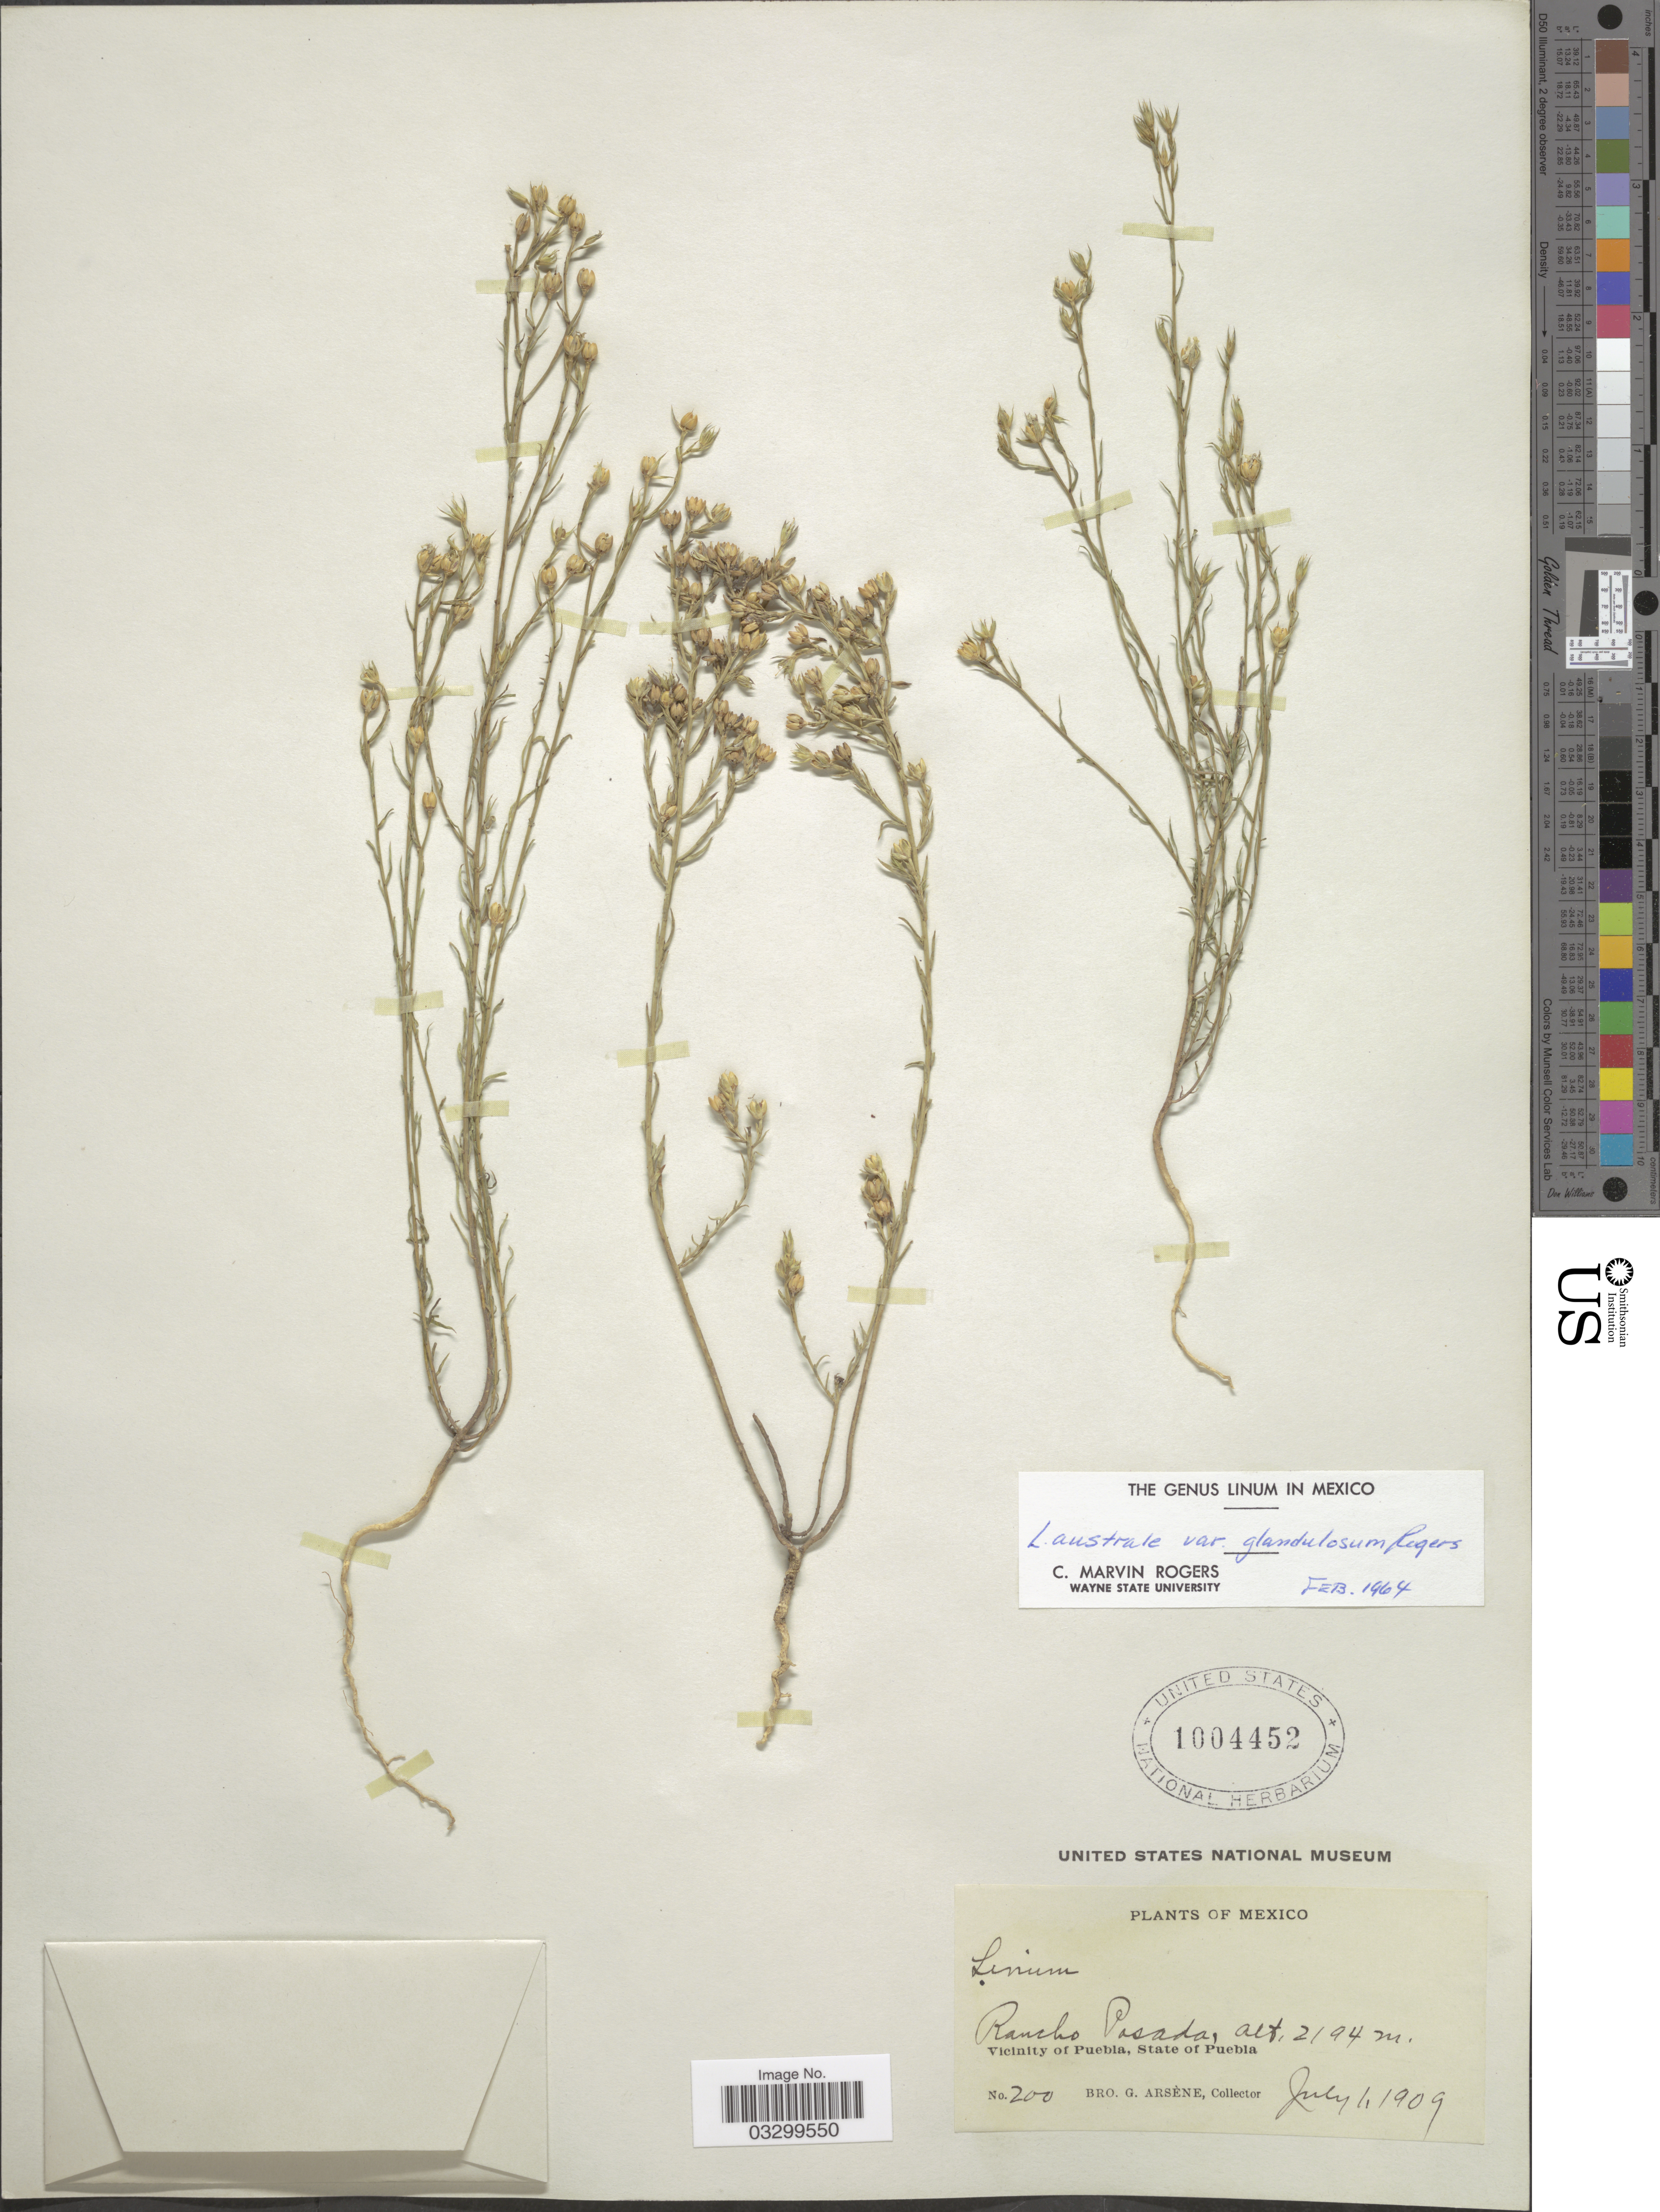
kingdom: Plantae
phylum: Tracheophyta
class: Magnoliopsida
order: Malpighiales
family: Linaceae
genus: Linum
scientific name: Linum australe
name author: A. Heller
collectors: Bro. G. Arsène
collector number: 200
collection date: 1909-07-01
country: Mexico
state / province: Puebla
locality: Rancho Posada. Vicinity of Puebla.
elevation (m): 2194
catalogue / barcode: US 1004452